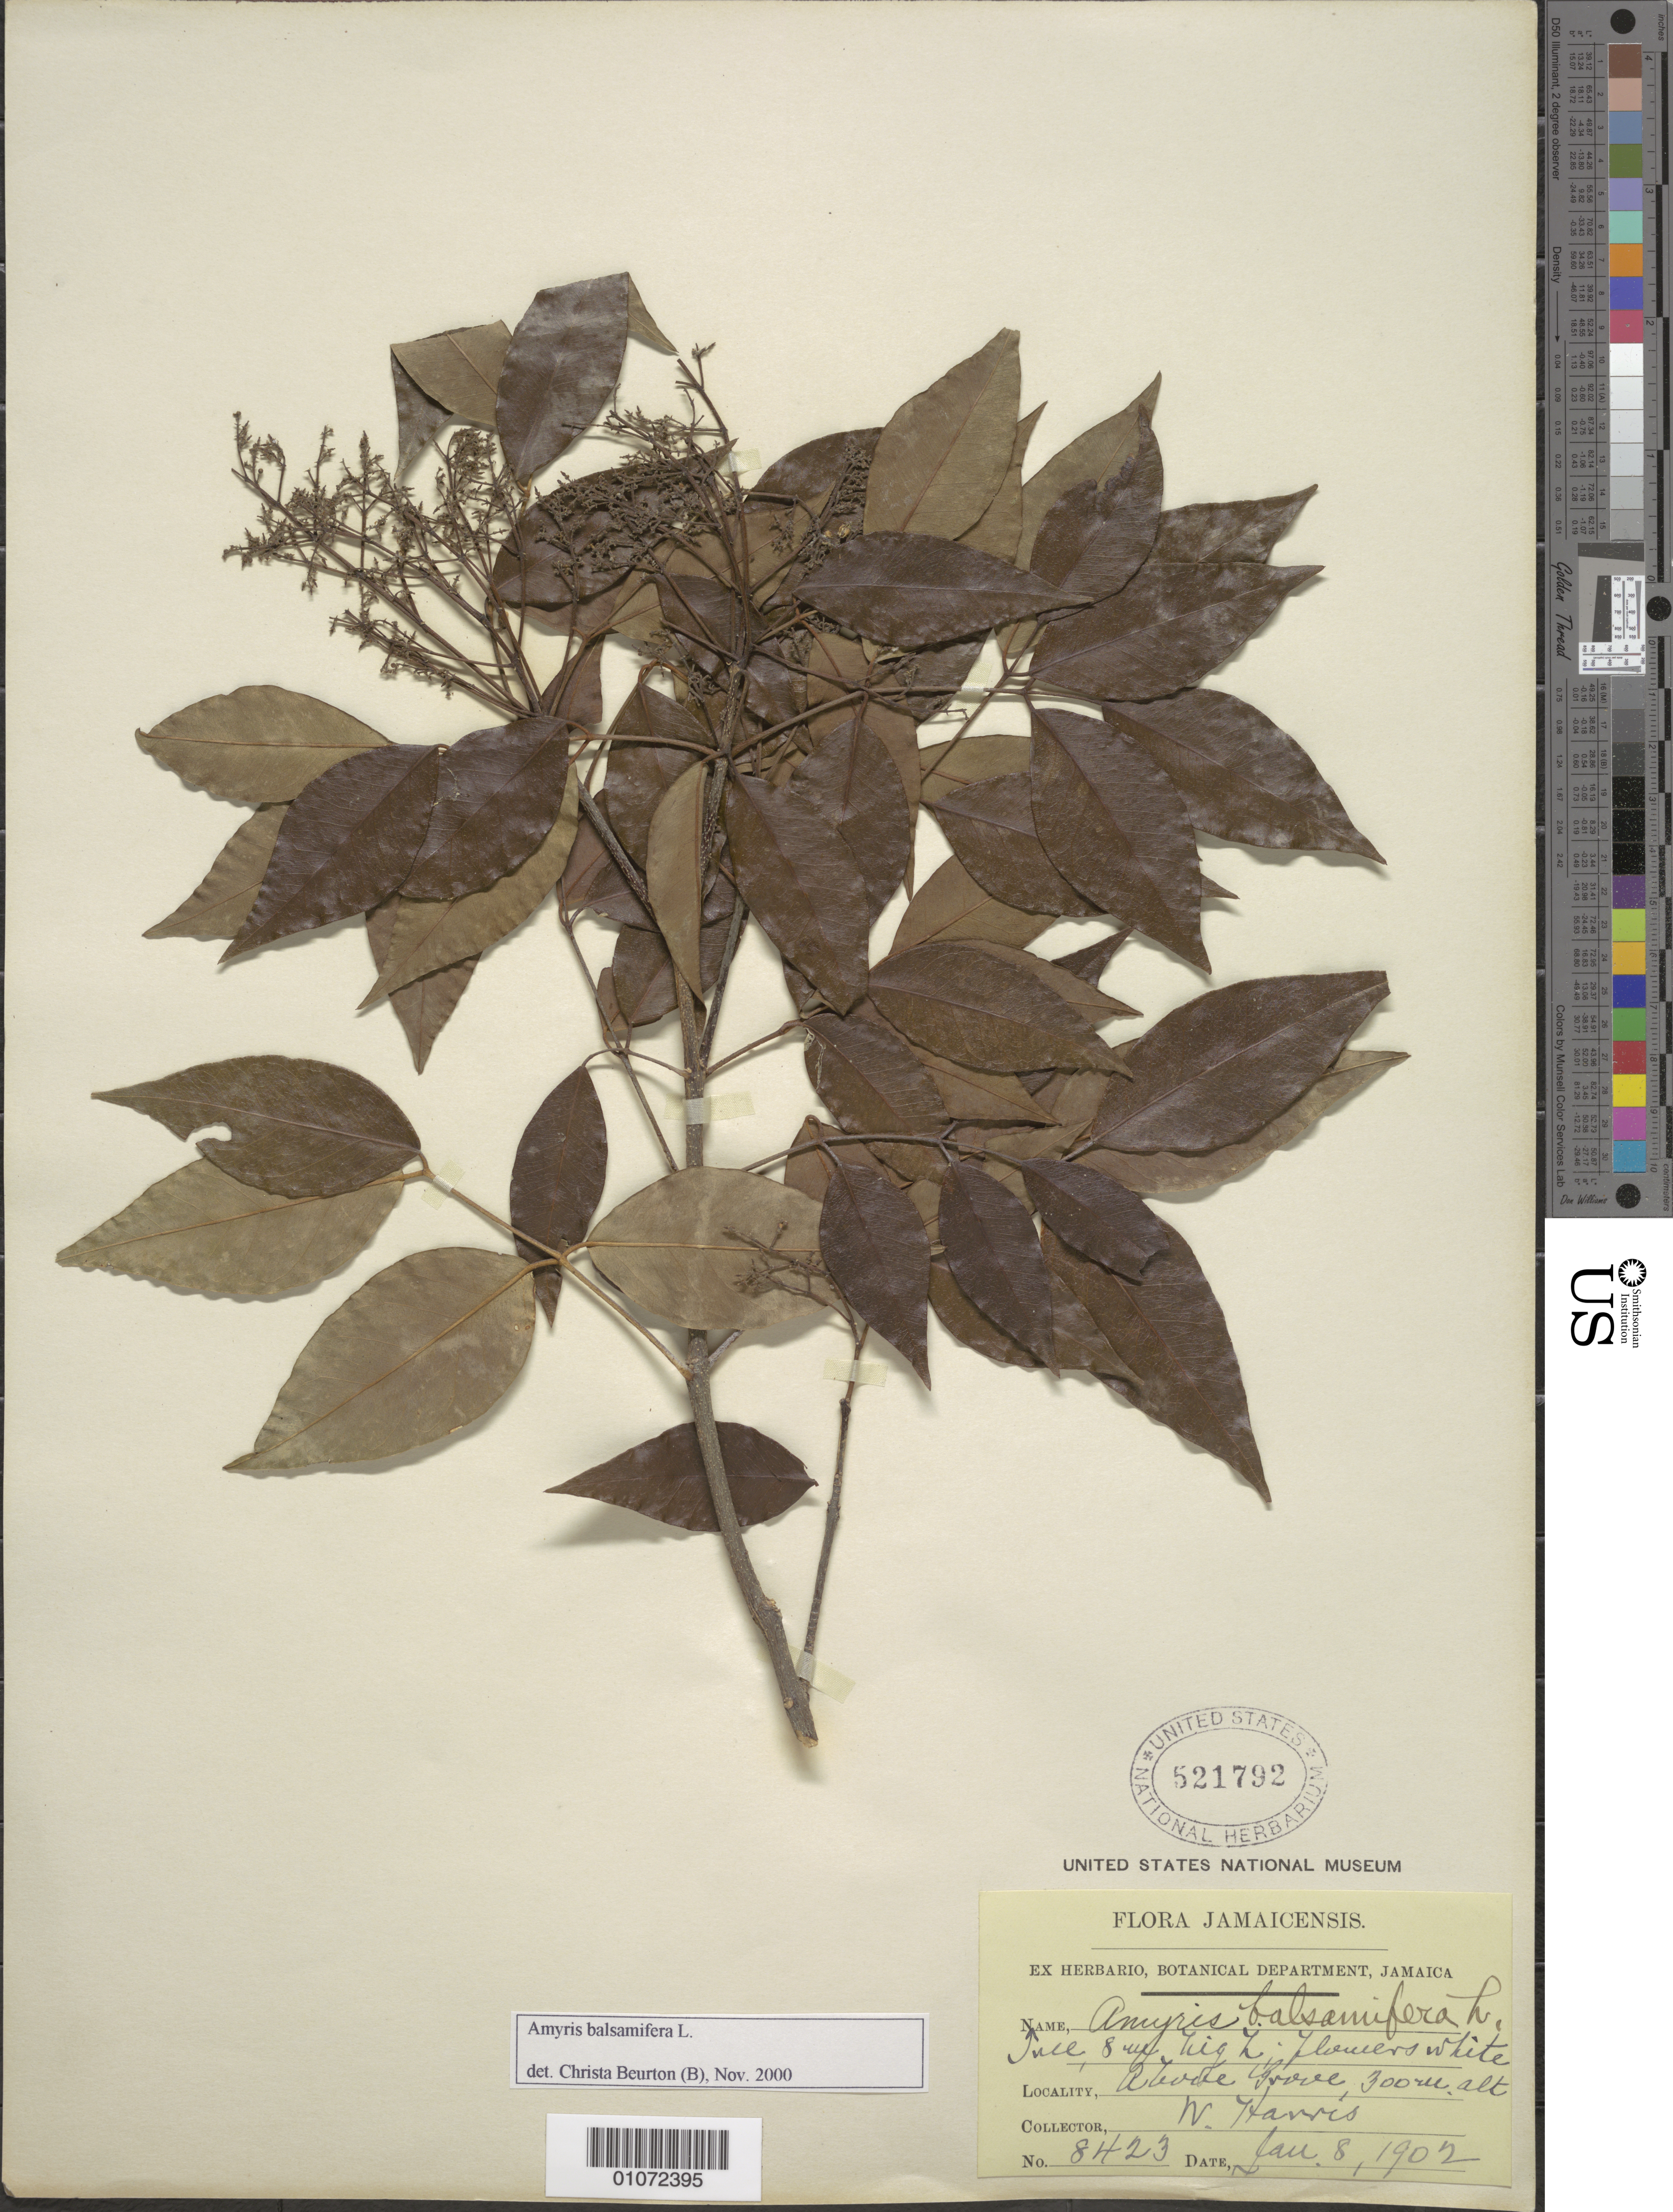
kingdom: Plantae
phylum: Tracheophyta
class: Magnoliopsida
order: Sapindales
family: Rutaceae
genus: Amyris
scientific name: Amyris balsamifera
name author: L.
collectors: W. Harris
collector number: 8423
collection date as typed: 08 Jan 1902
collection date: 1902-01-08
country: Jamaica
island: Jamaica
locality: Aboue Grove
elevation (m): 300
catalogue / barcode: US 521792